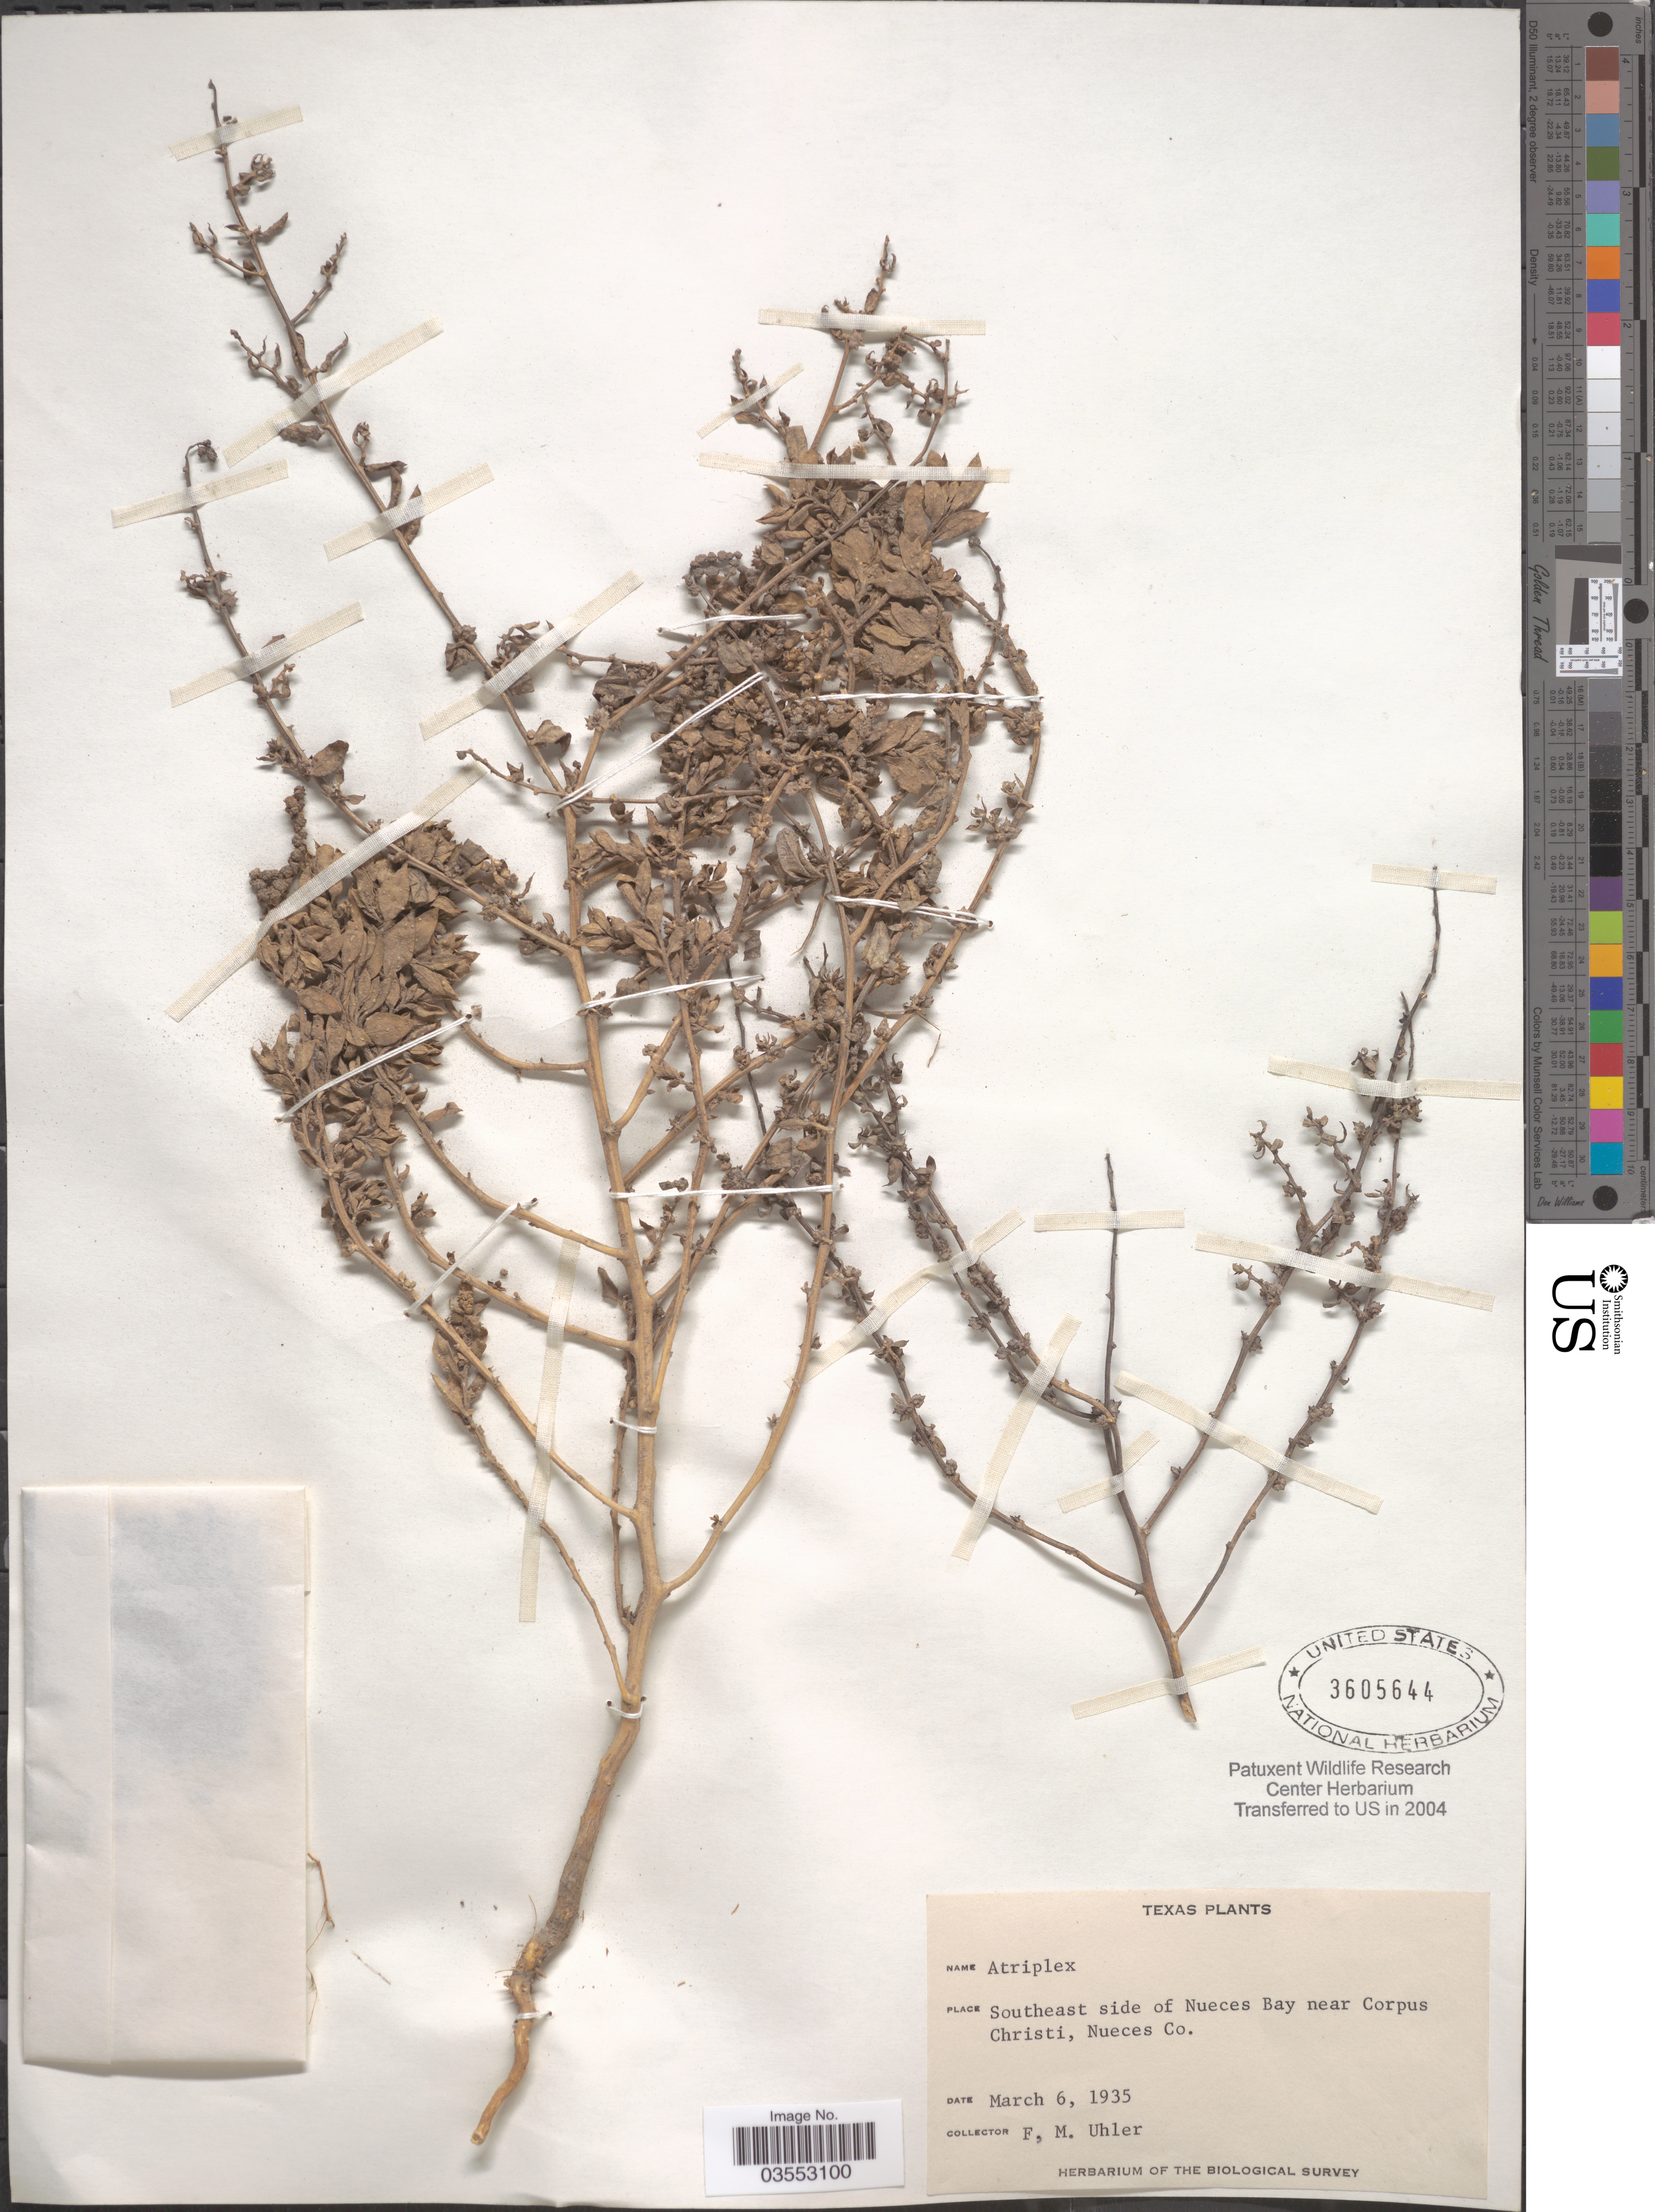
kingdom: Plantae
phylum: Tracheophyta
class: Magnoliopsida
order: Caryophyllales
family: Amaranthaceae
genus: Atriplex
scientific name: Atriplex sp.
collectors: F. M. Uhler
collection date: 1935-03-06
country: United States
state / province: Texas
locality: Southeast side of Neuces Bay near Corpus Christi, Nueces Co.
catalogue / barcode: US 3605644